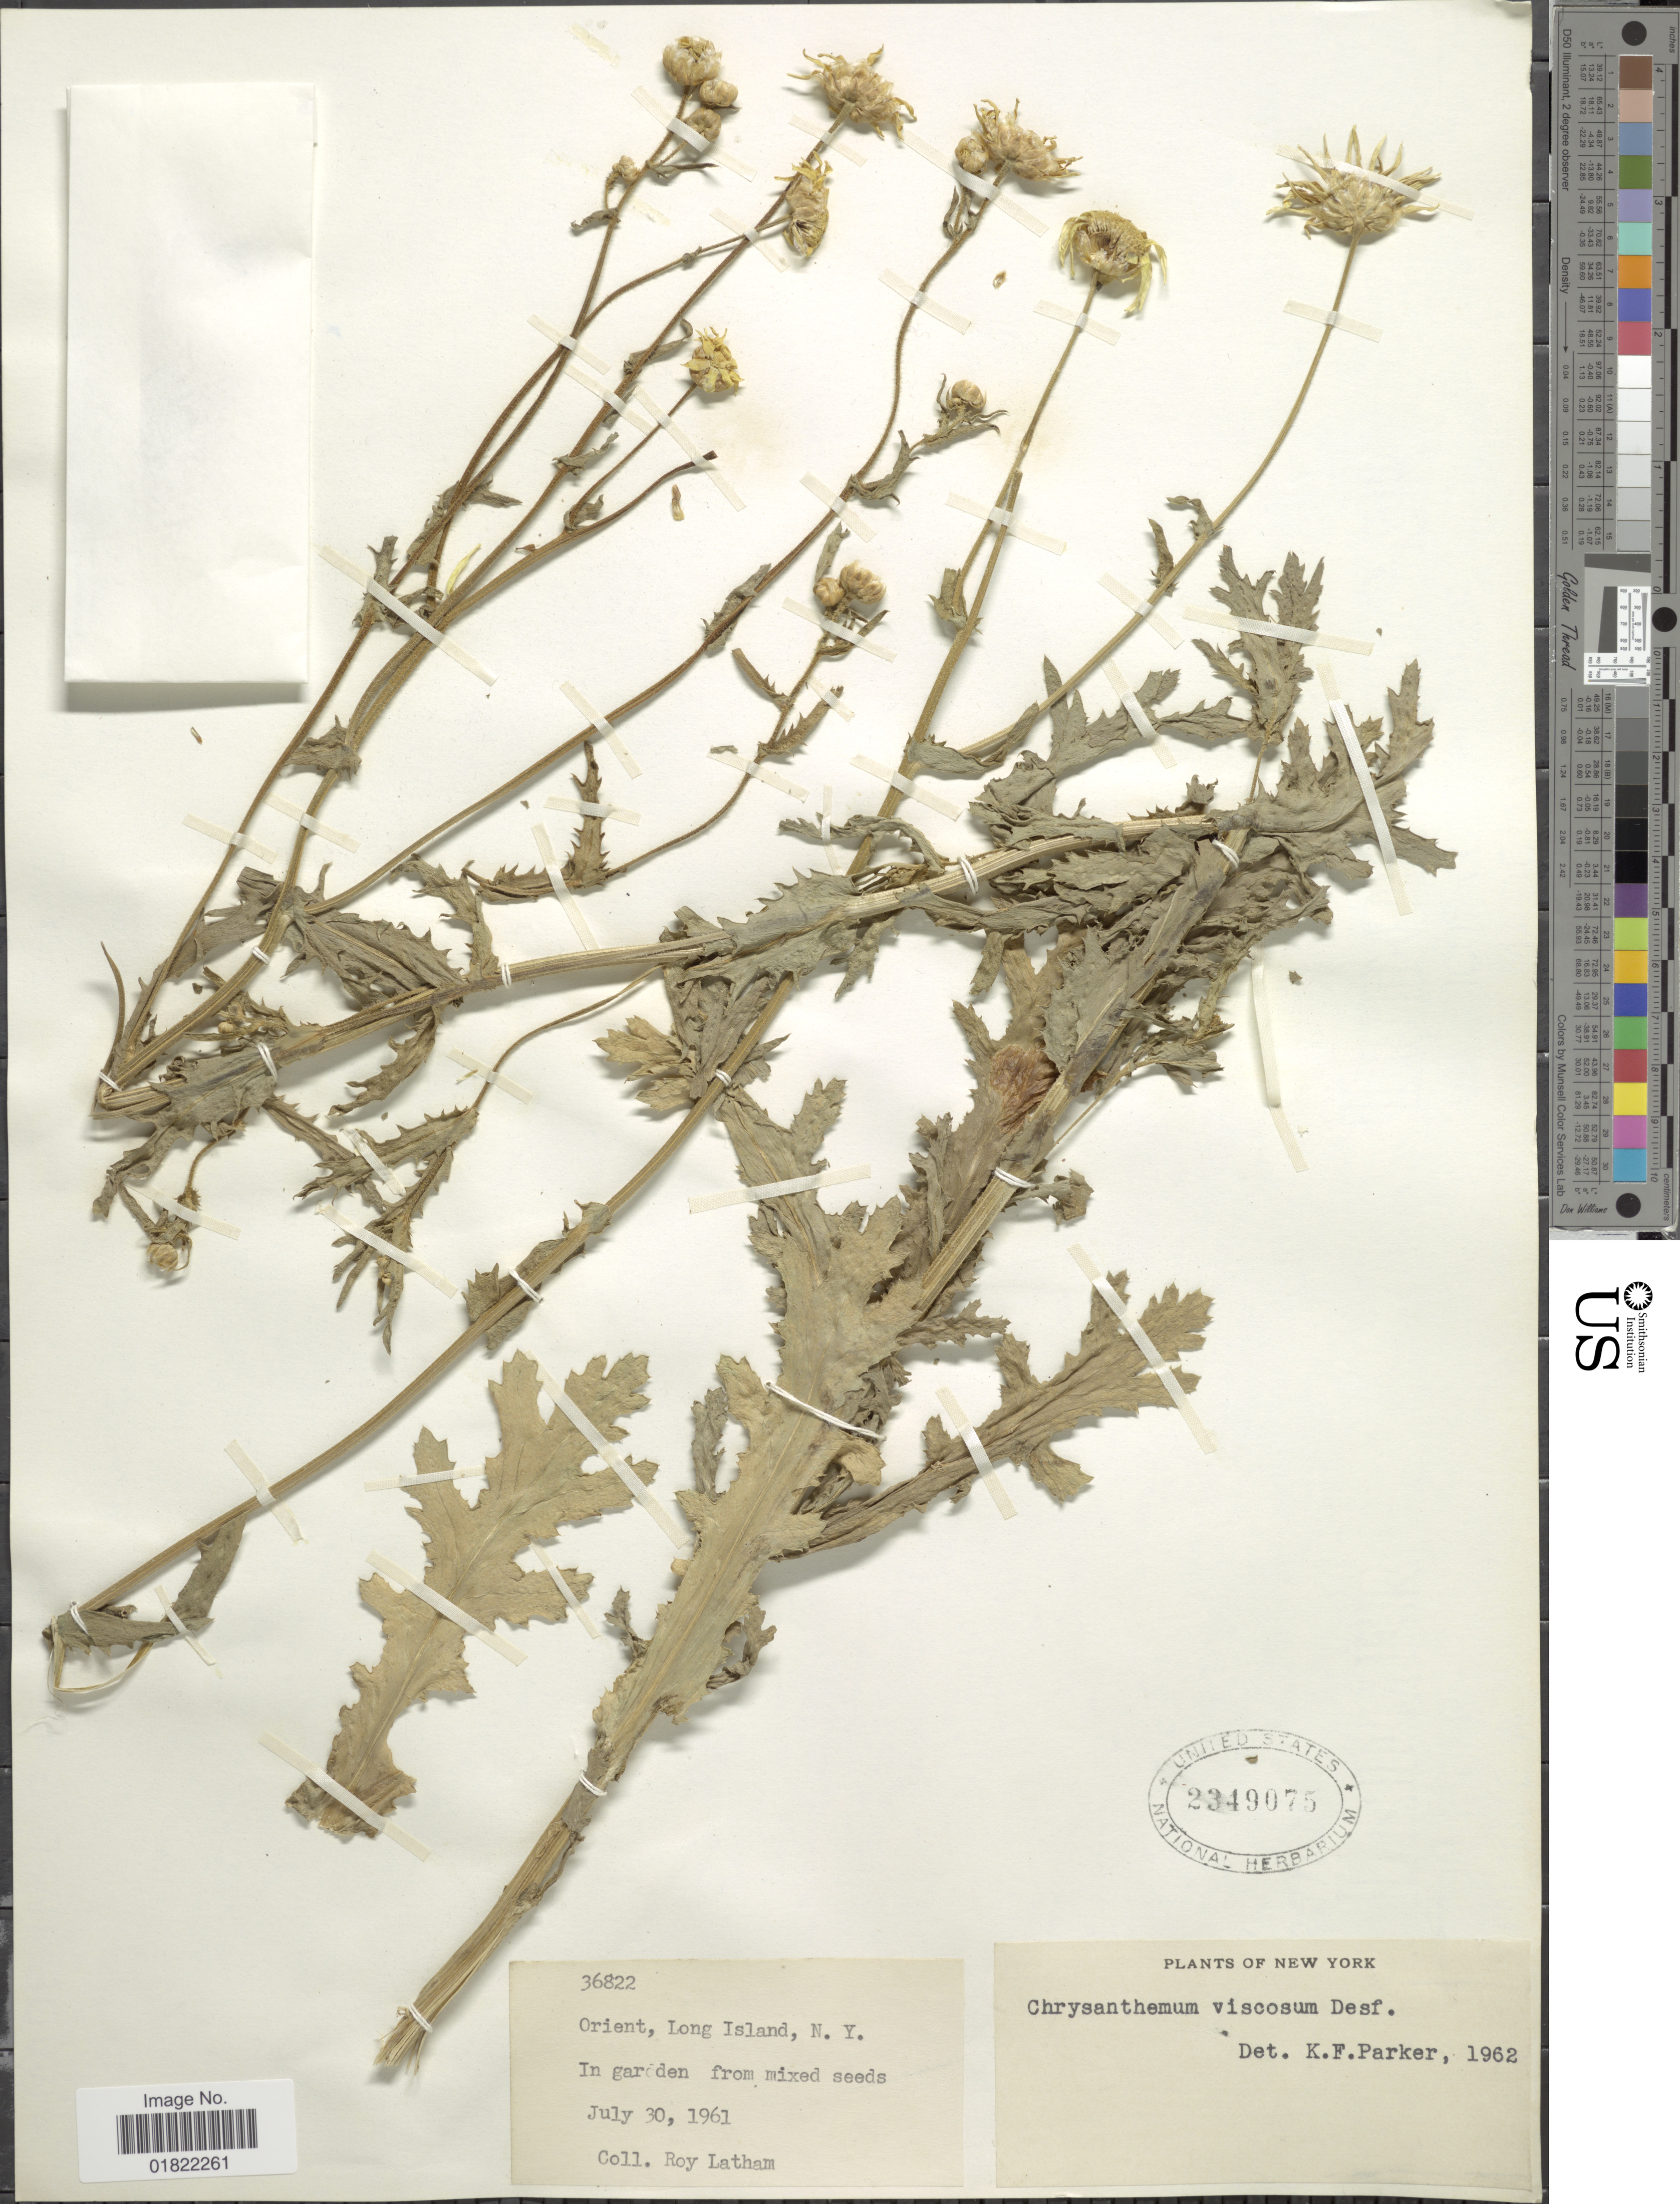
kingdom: Plantae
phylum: Tracheophyta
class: Magnoliopsida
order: Asterales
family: Asteraceae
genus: Chrysanthemum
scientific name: Chrysanthemum viscosum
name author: Desf.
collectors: R. Latham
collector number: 36822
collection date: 1961-07-30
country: United States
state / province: New York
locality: Orient., Long Island, N. Y.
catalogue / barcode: US 2349075